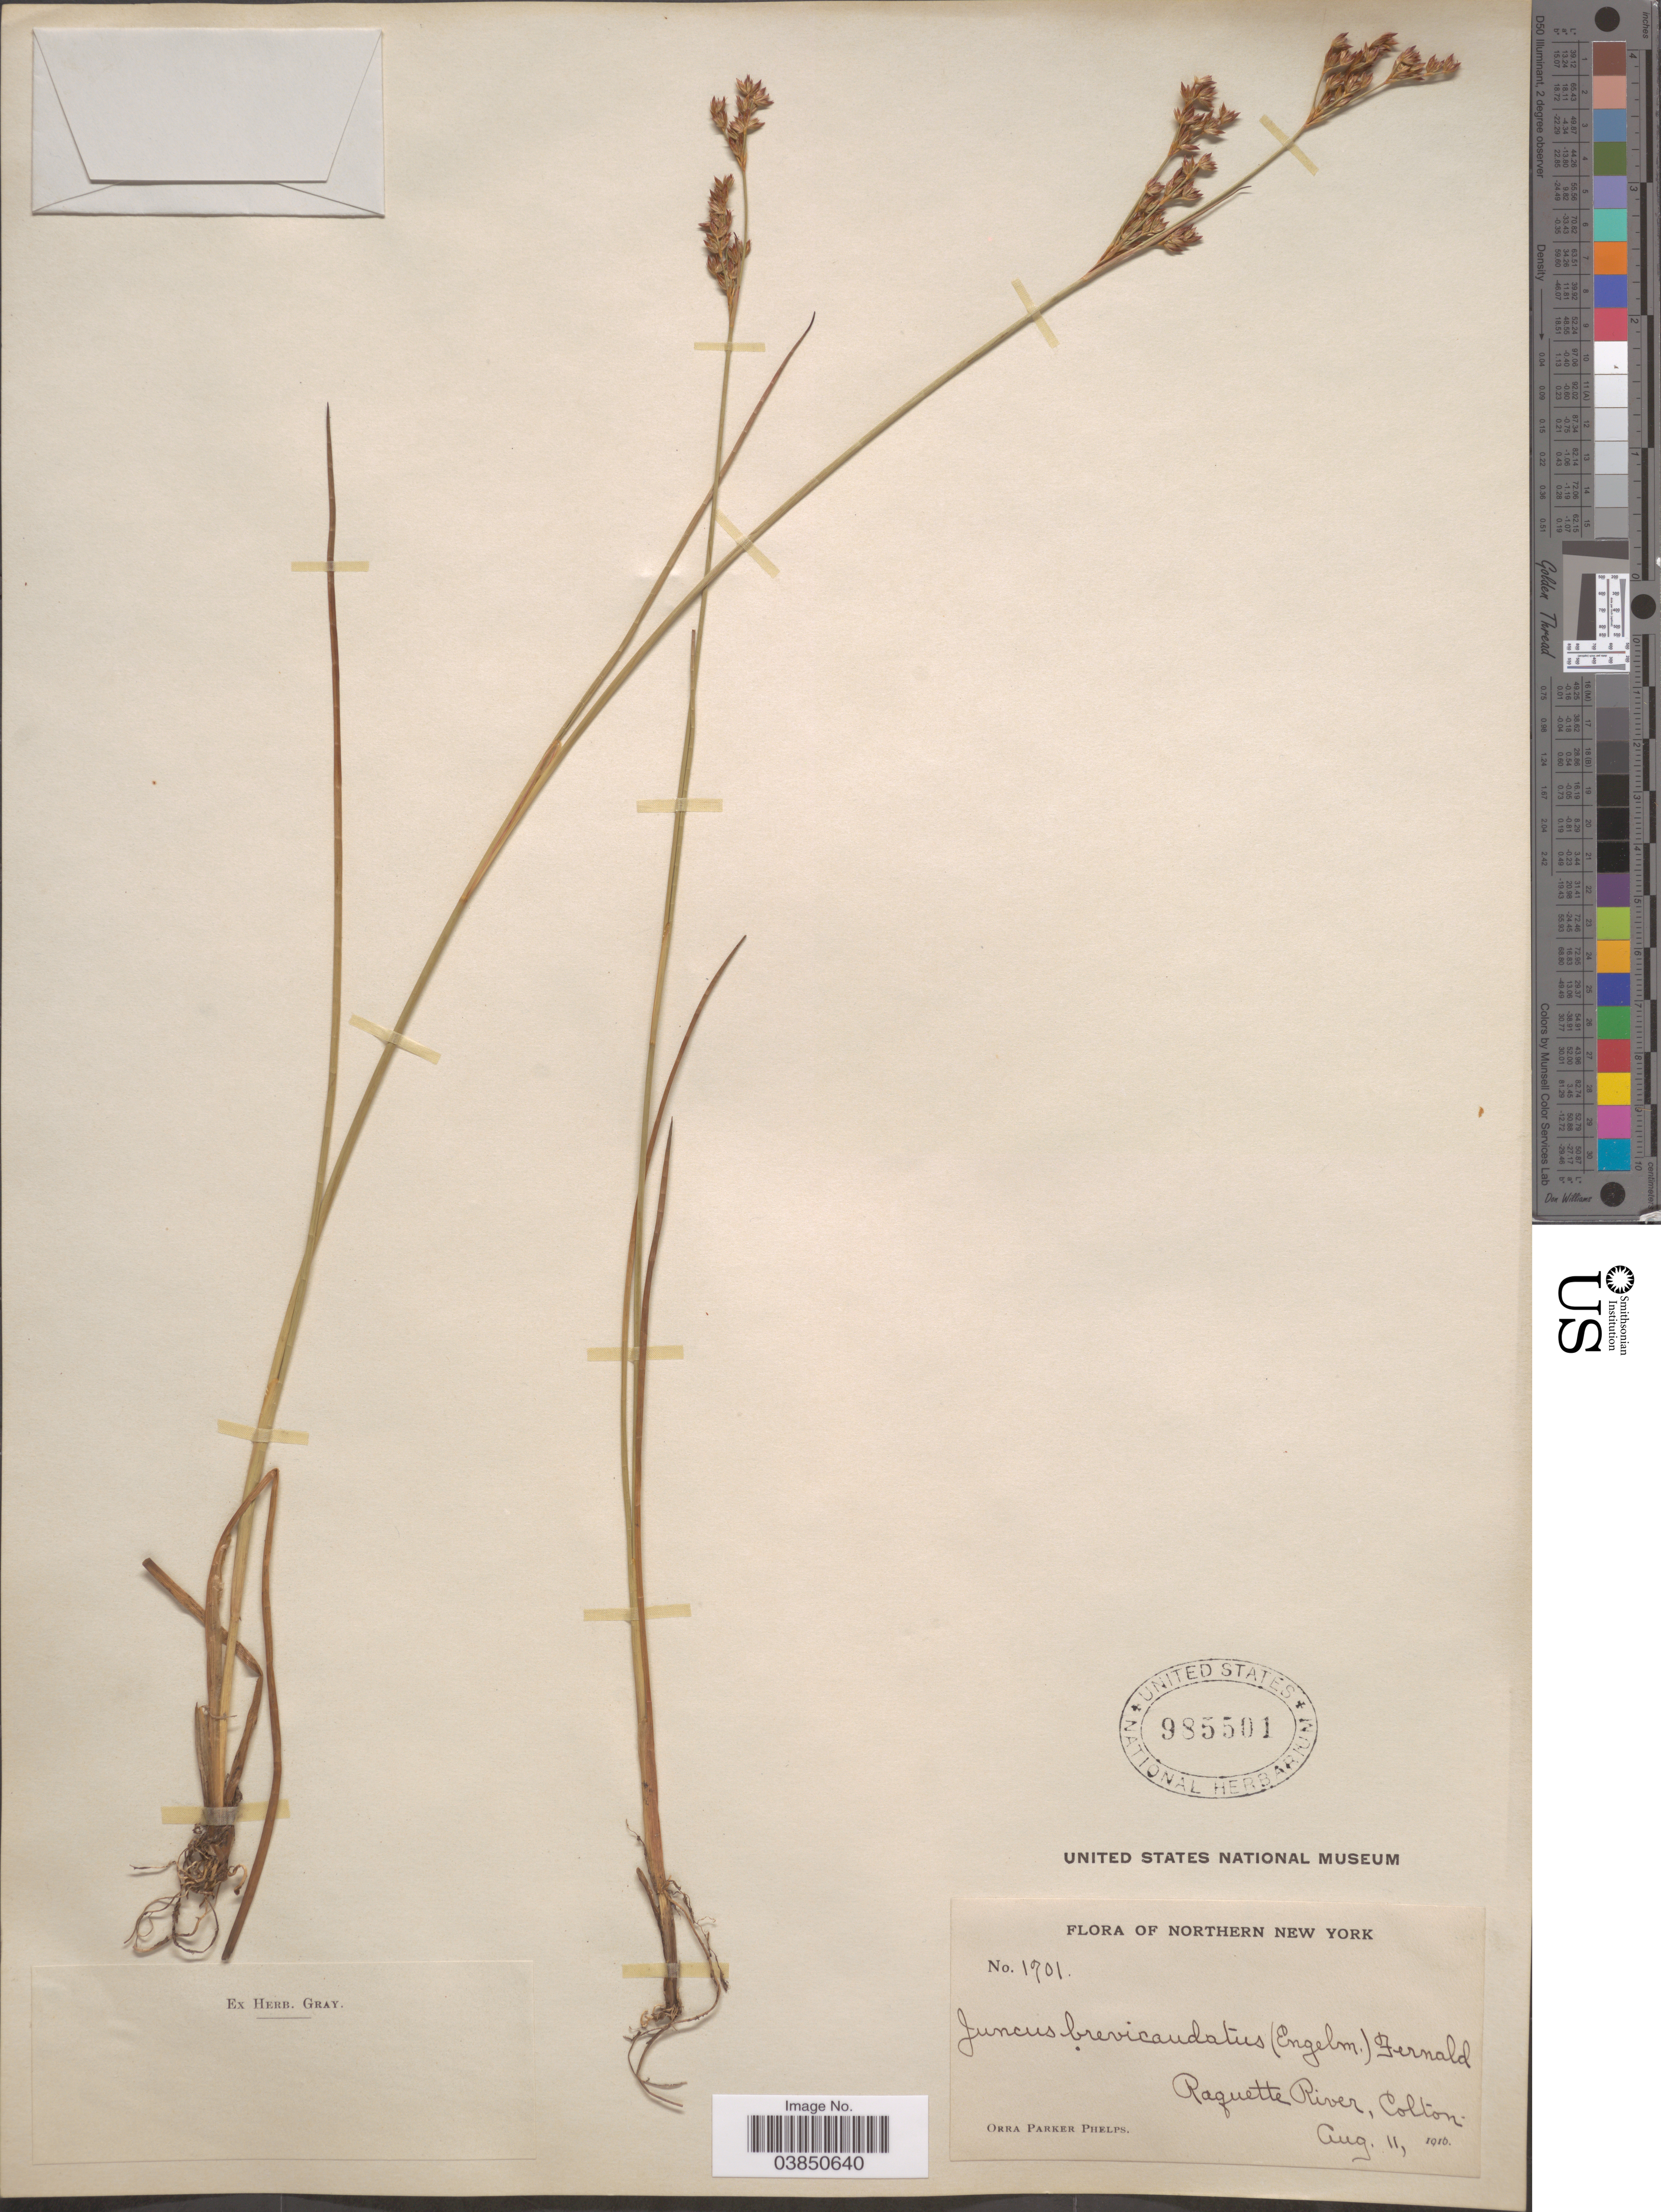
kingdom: Plantae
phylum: Tracheophyta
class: Liliopsida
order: Poales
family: Juncaceae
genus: Juncus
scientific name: Juncus brevicaudatus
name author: (Engelm.) Fernald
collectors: O. P. Phelps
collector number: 1701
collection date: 1916-08-11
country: United States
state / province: New York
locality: Northern New York. Raquette River, Colton.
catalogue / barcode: US 985501